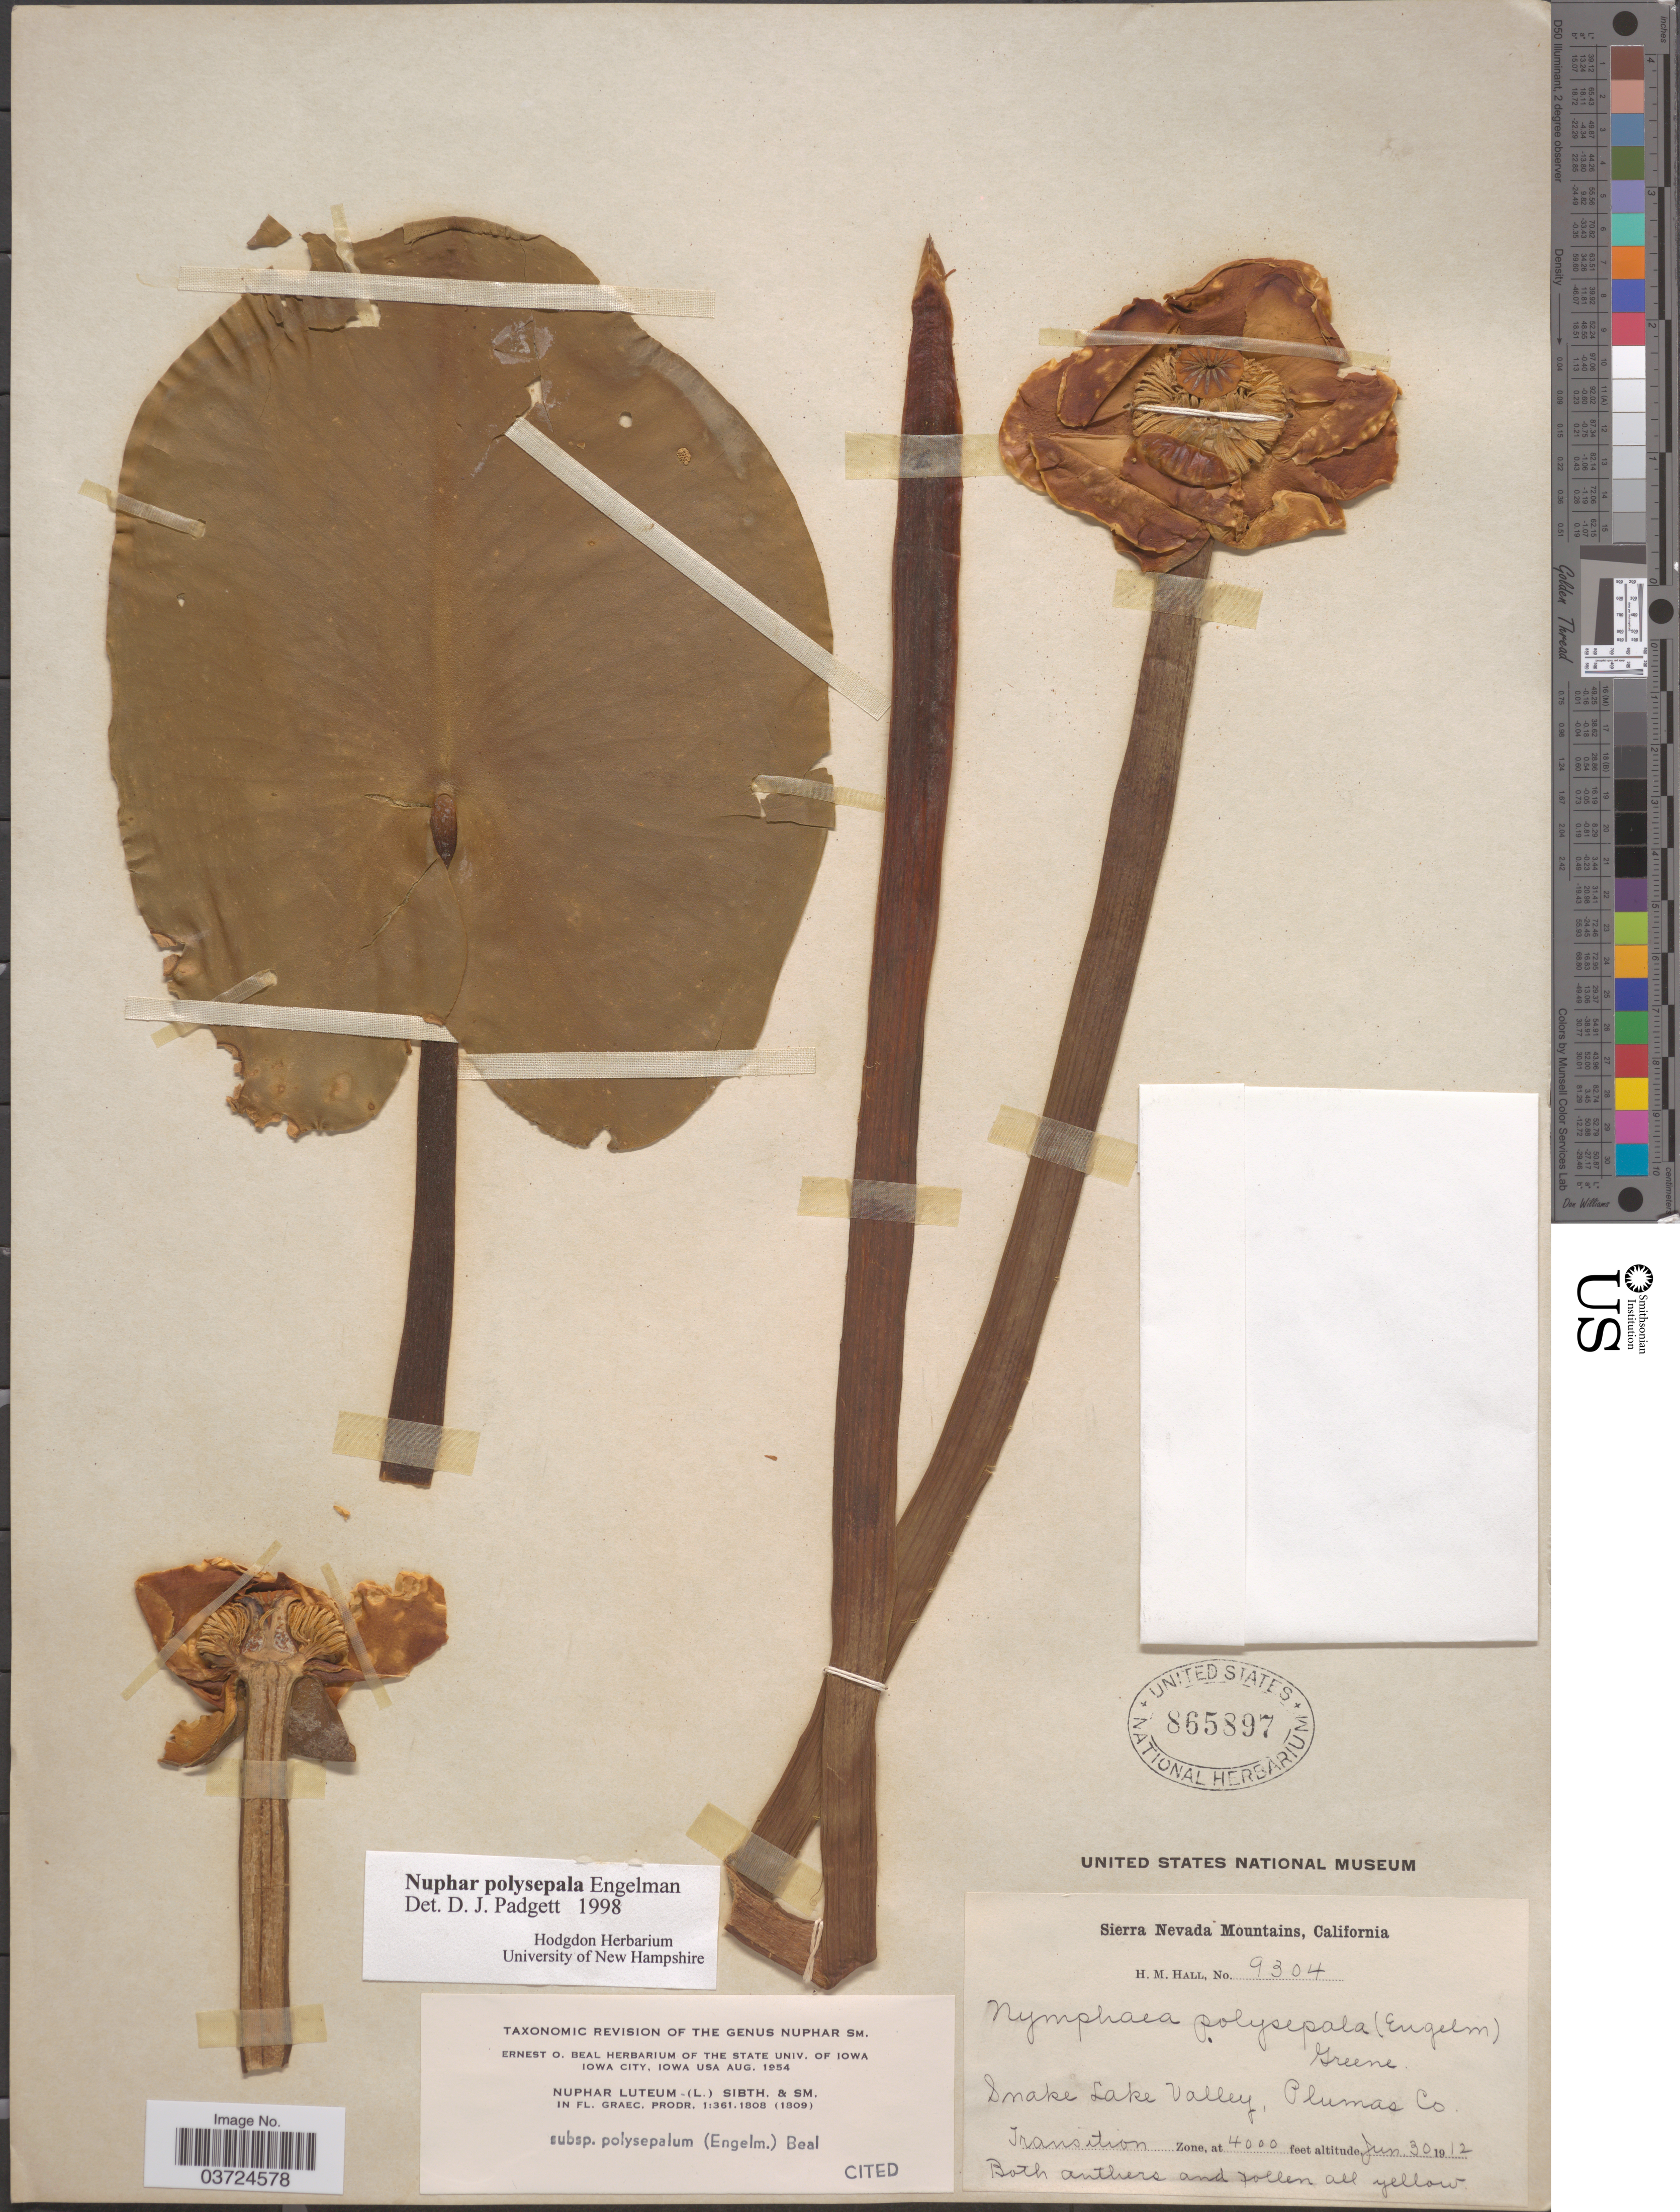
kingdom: Plantae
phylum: Tracheophyta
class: Magnoliopsida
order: Nymphaeales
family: Nymphaeaceae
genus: Nuphar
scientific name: Nuphar polysepala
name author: Englem.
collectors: H. M. Hall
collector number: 9304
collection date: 1912-06-30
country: United States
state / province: California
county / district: Plumas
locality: Sierra Nevada Mountains. Snake Lake Valley, Plumas Co. Transition Zone.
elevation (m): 1219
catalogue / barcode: US 865897